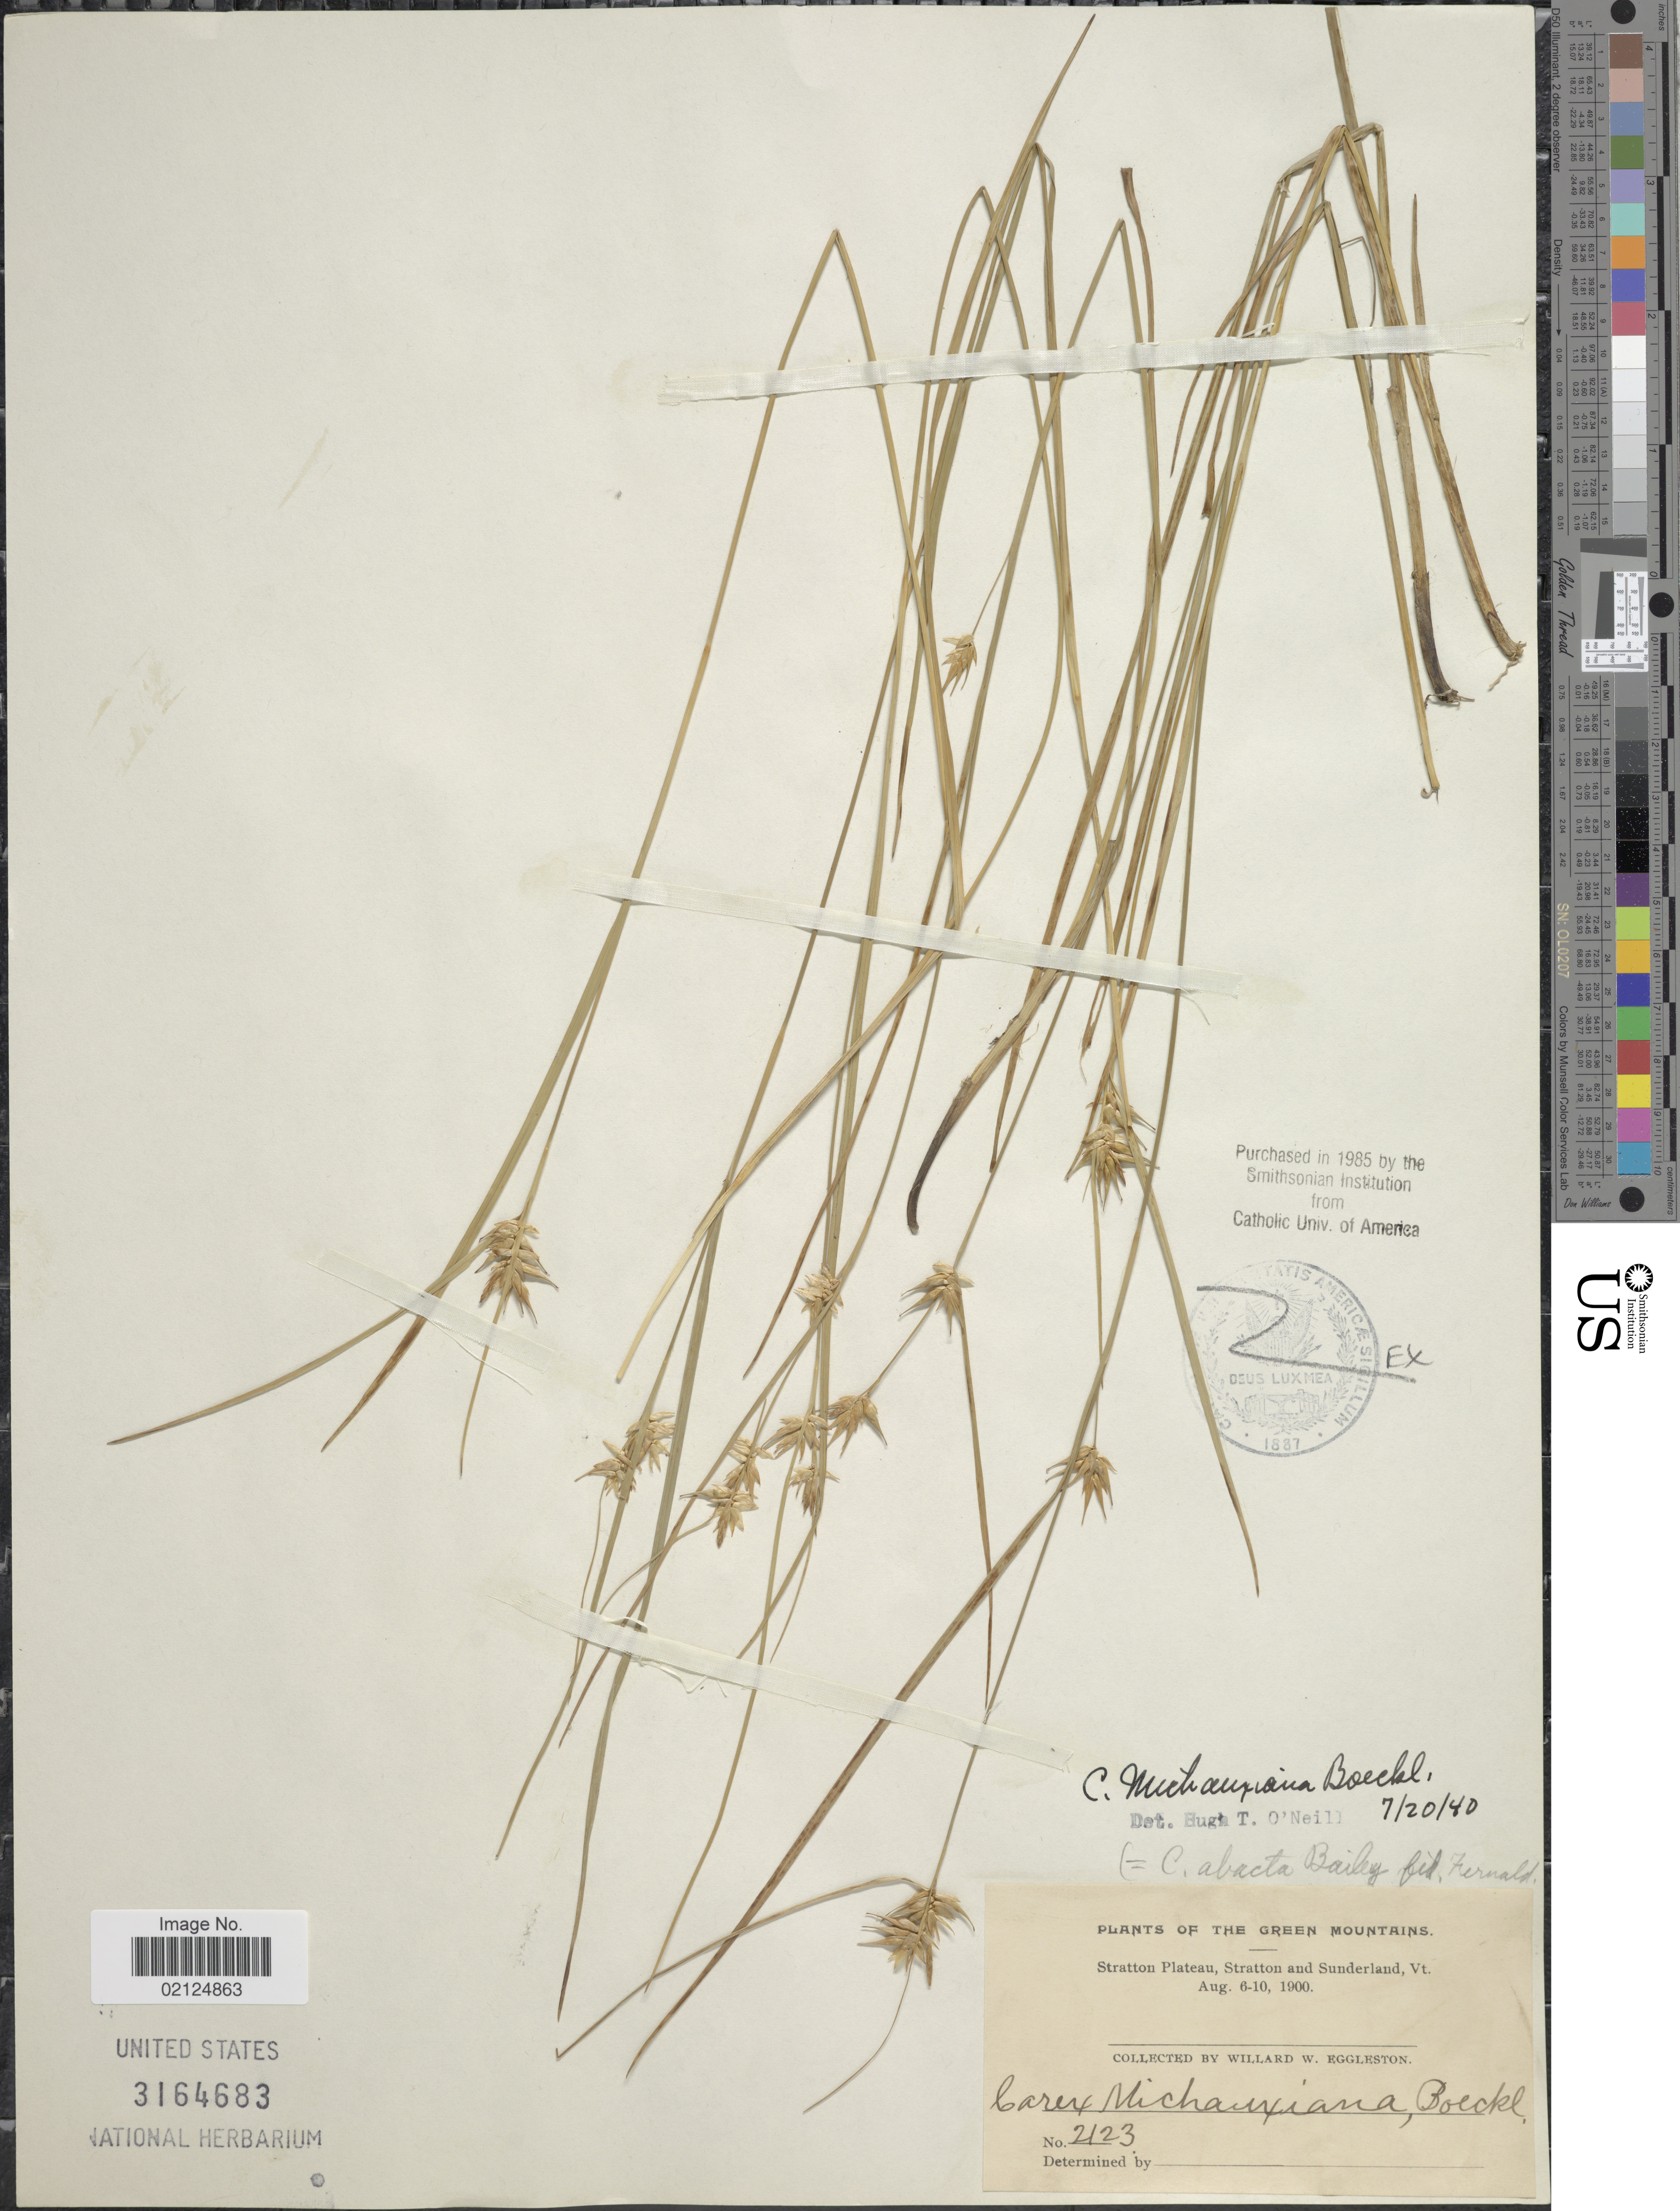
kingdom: Plantae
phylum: Tracheophyta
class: Liliopsida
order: Poales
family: Cyperaceae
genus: Carex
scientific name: Carex michauxiana subsp. michauxiana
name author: Boeckeler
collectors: W. W. Eggleston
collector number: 2123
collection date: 1900-08-06/1900-08-10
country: United States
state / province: Vermont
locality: Green Mountains, Stratton Plateau and Sunderland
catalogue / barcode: US 3164683